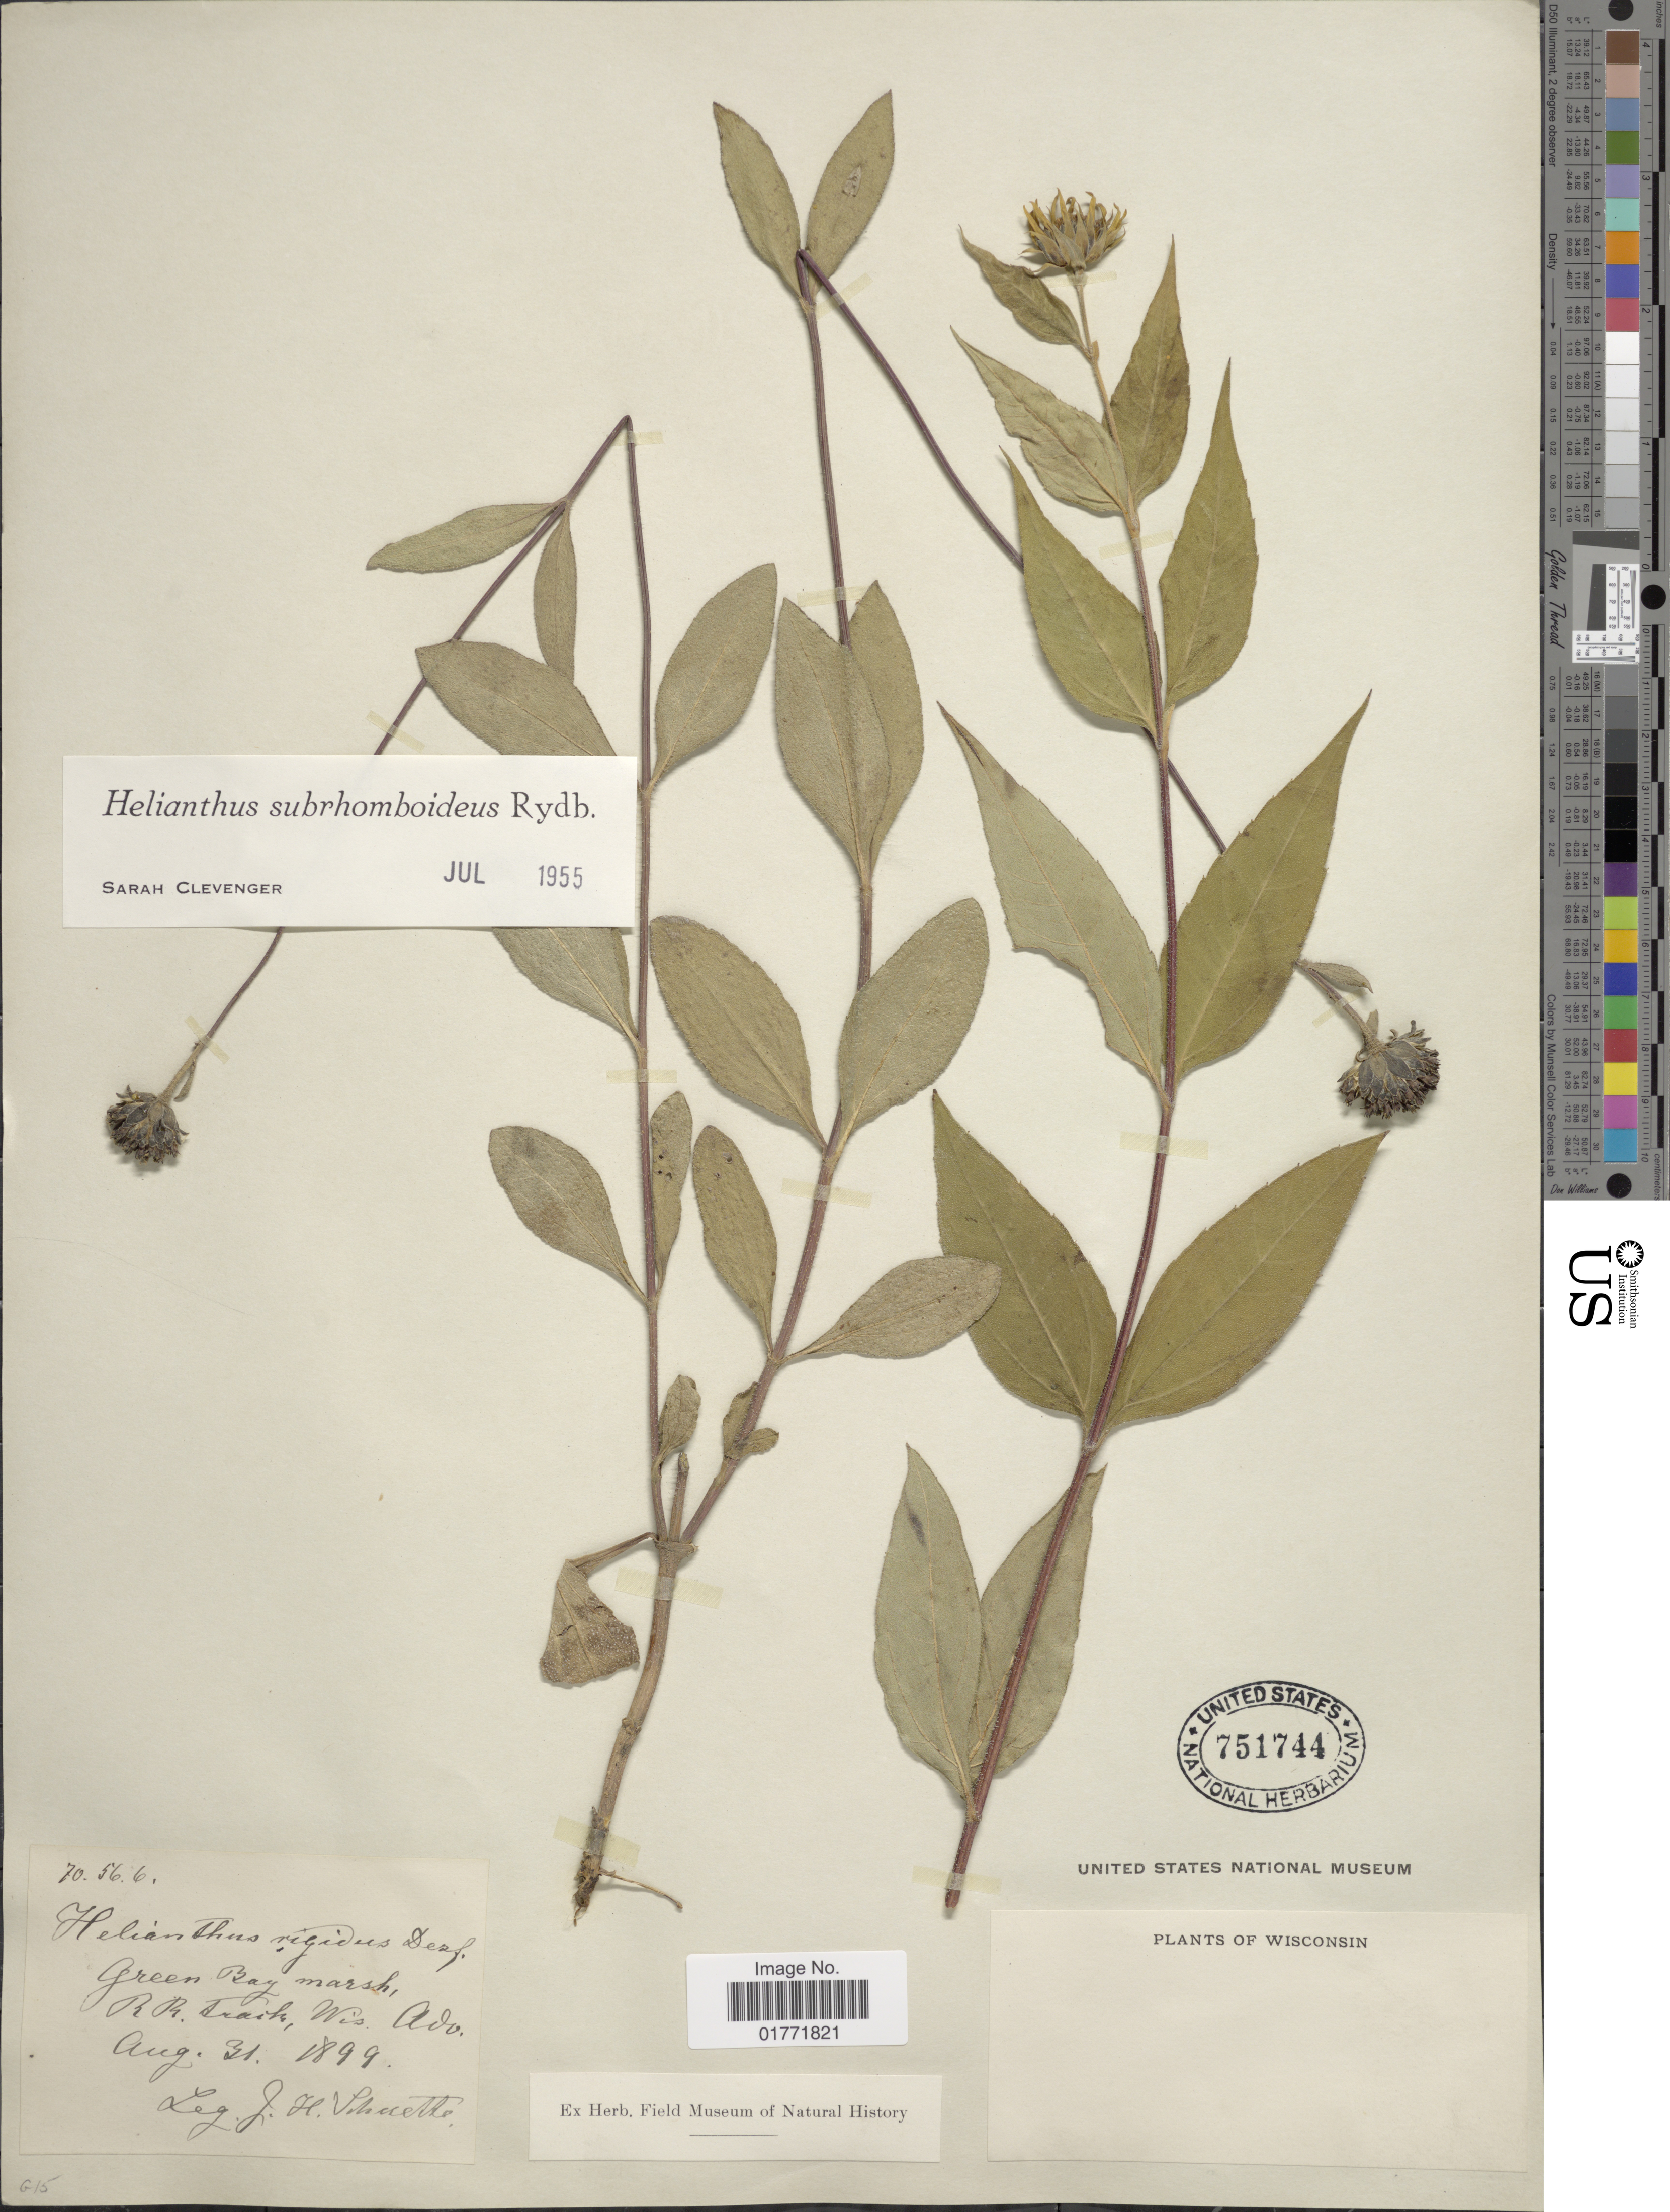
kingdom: Plantae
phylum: Tracheophyta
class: Magnoliopsida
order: Asterales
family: Asteraceae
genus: Helianthus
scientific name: Helianthus subrhomboideus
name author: Rydb.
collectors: J. H. Schuette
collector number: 566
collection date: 1899-08-31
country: United States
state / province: Wisconsin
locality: Green Bay marsh, R.R. Track, Wis. Ado.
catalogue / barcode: US 751744